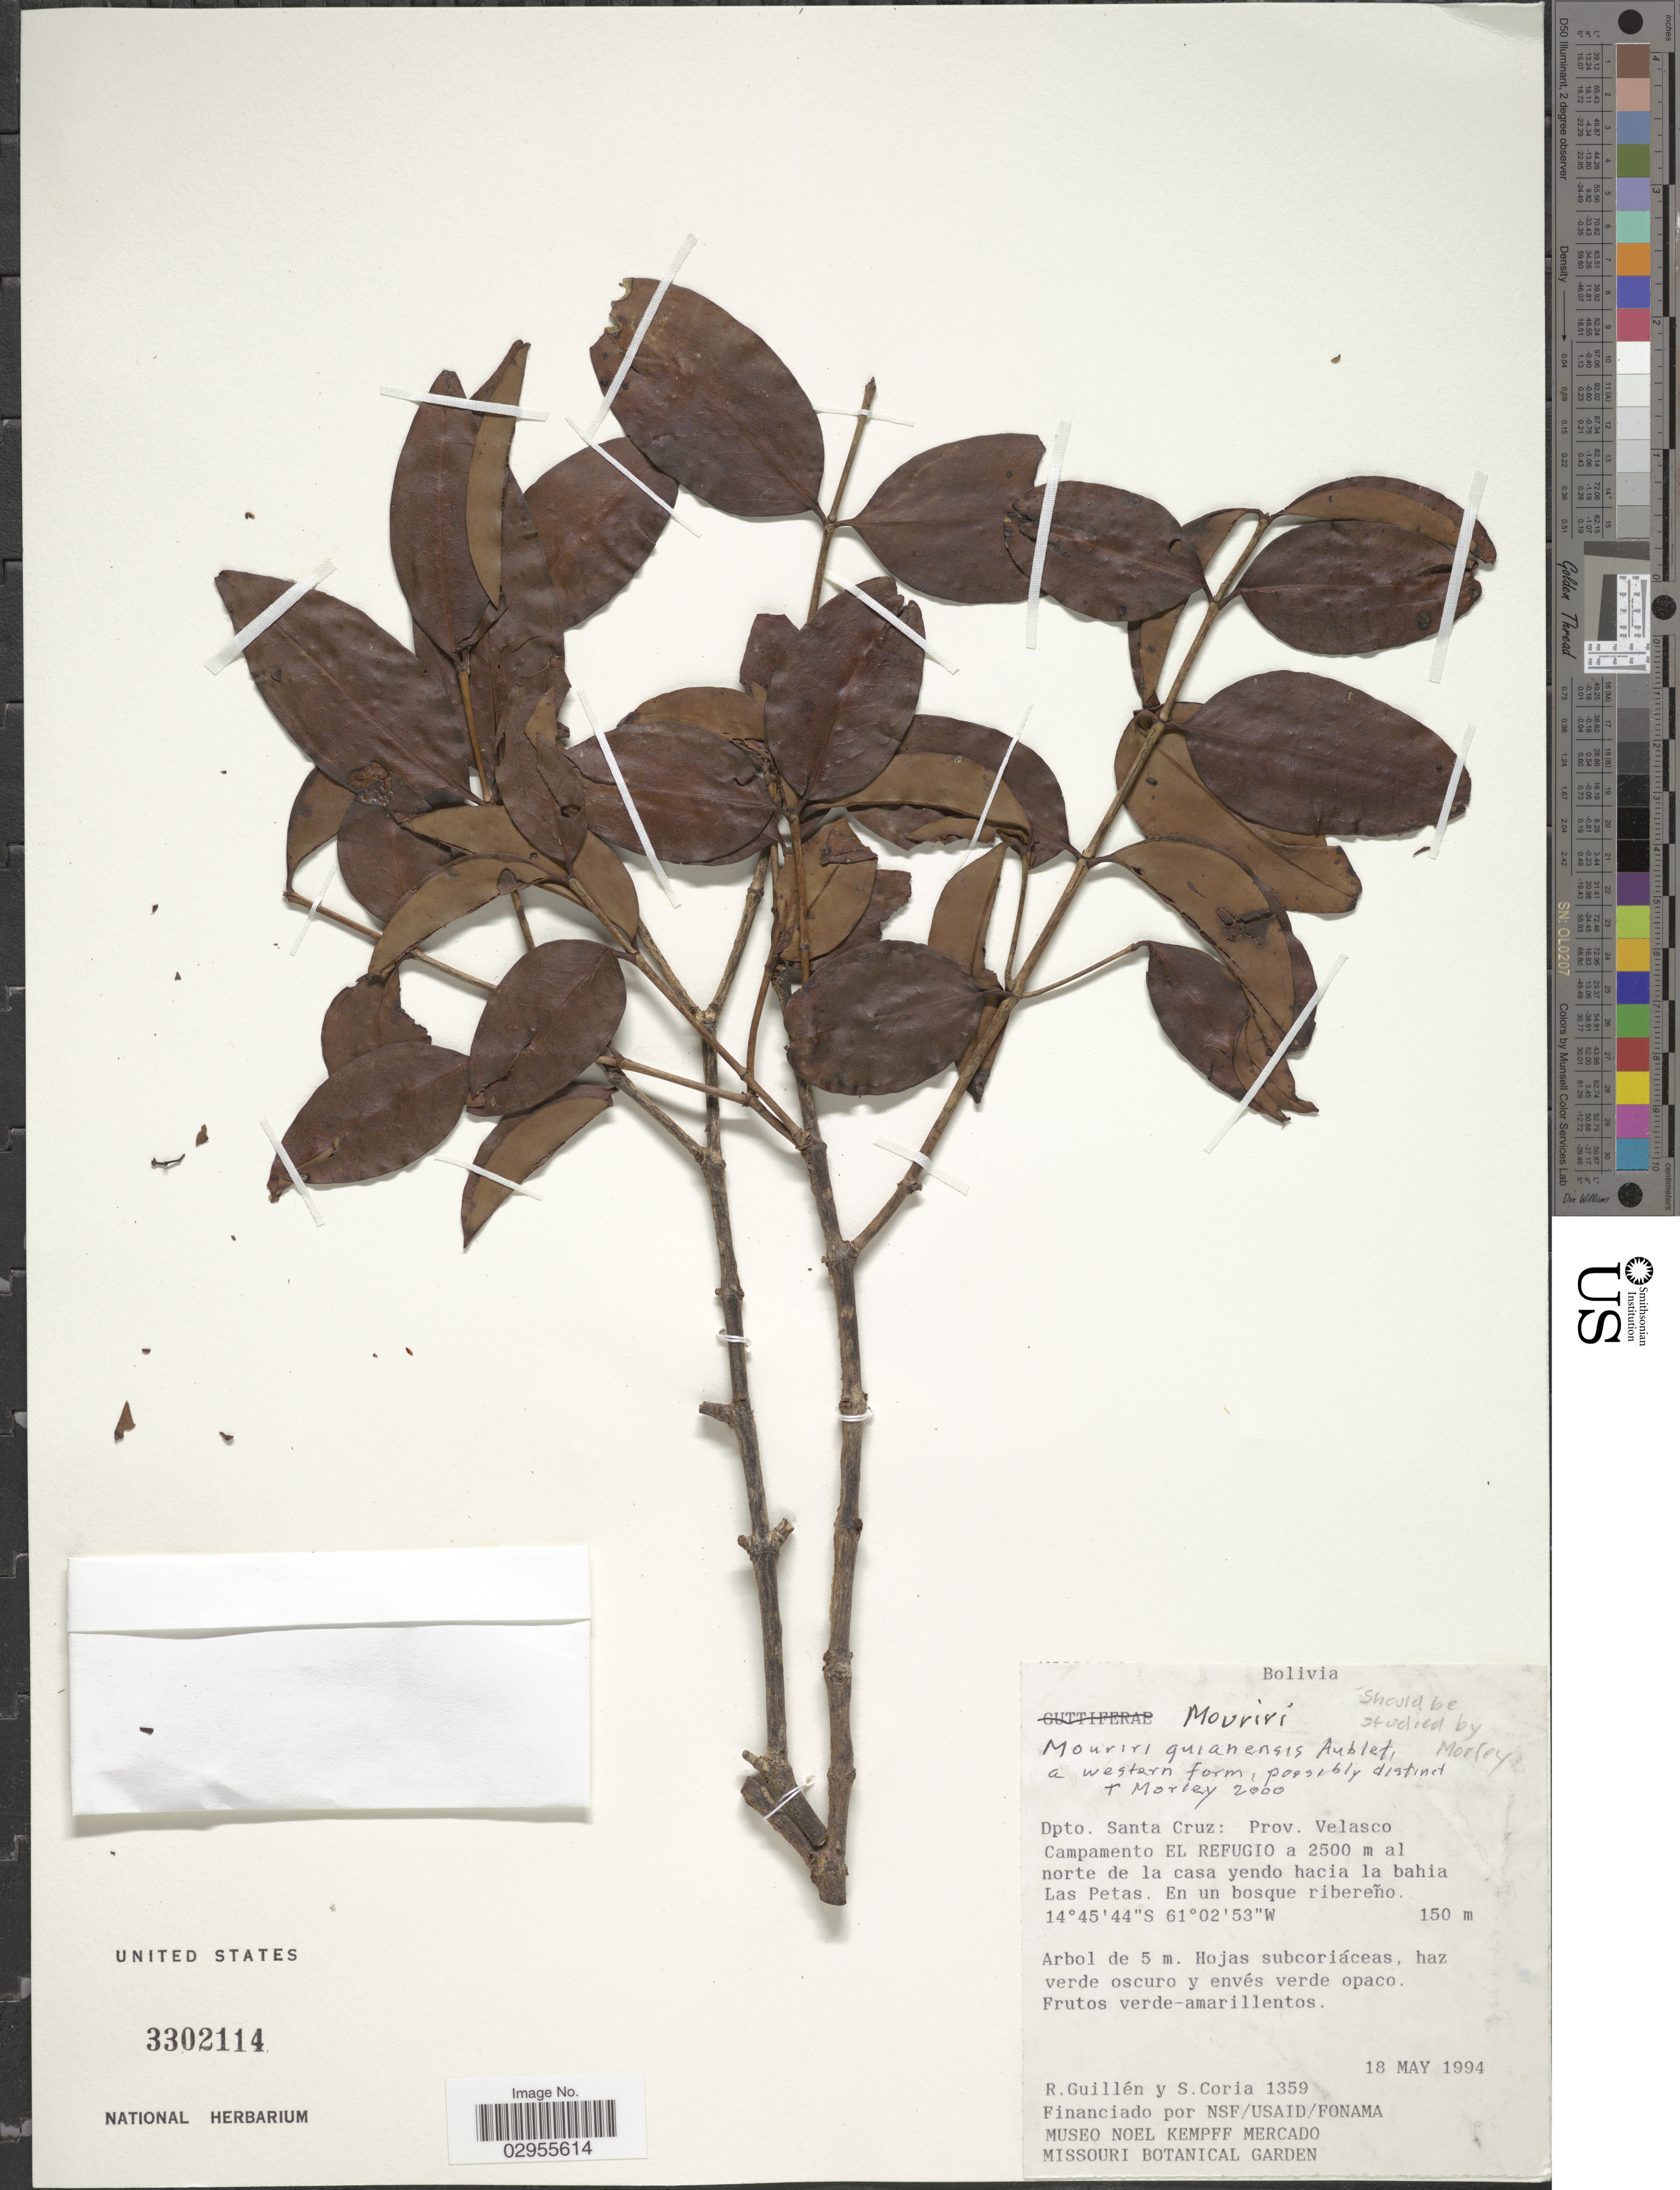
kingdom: Plantae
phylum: Tracheophyta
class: Magnoliopsida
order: Myrtales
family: Melastomataceae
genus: Mouriri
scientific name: Mouriri guianensis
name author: Aubl.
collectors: R. Guillen & S. Coria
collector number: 1359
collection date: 1994-05-18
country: Bolivia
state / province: Santa Cruz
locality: Dpto. Santa Cruz: Prov. Velasco. Campamento El Refugio a 2500 n al norte de la casa yendo hacia la bahia Las Petas.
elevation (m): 150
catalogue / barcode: US 3302114